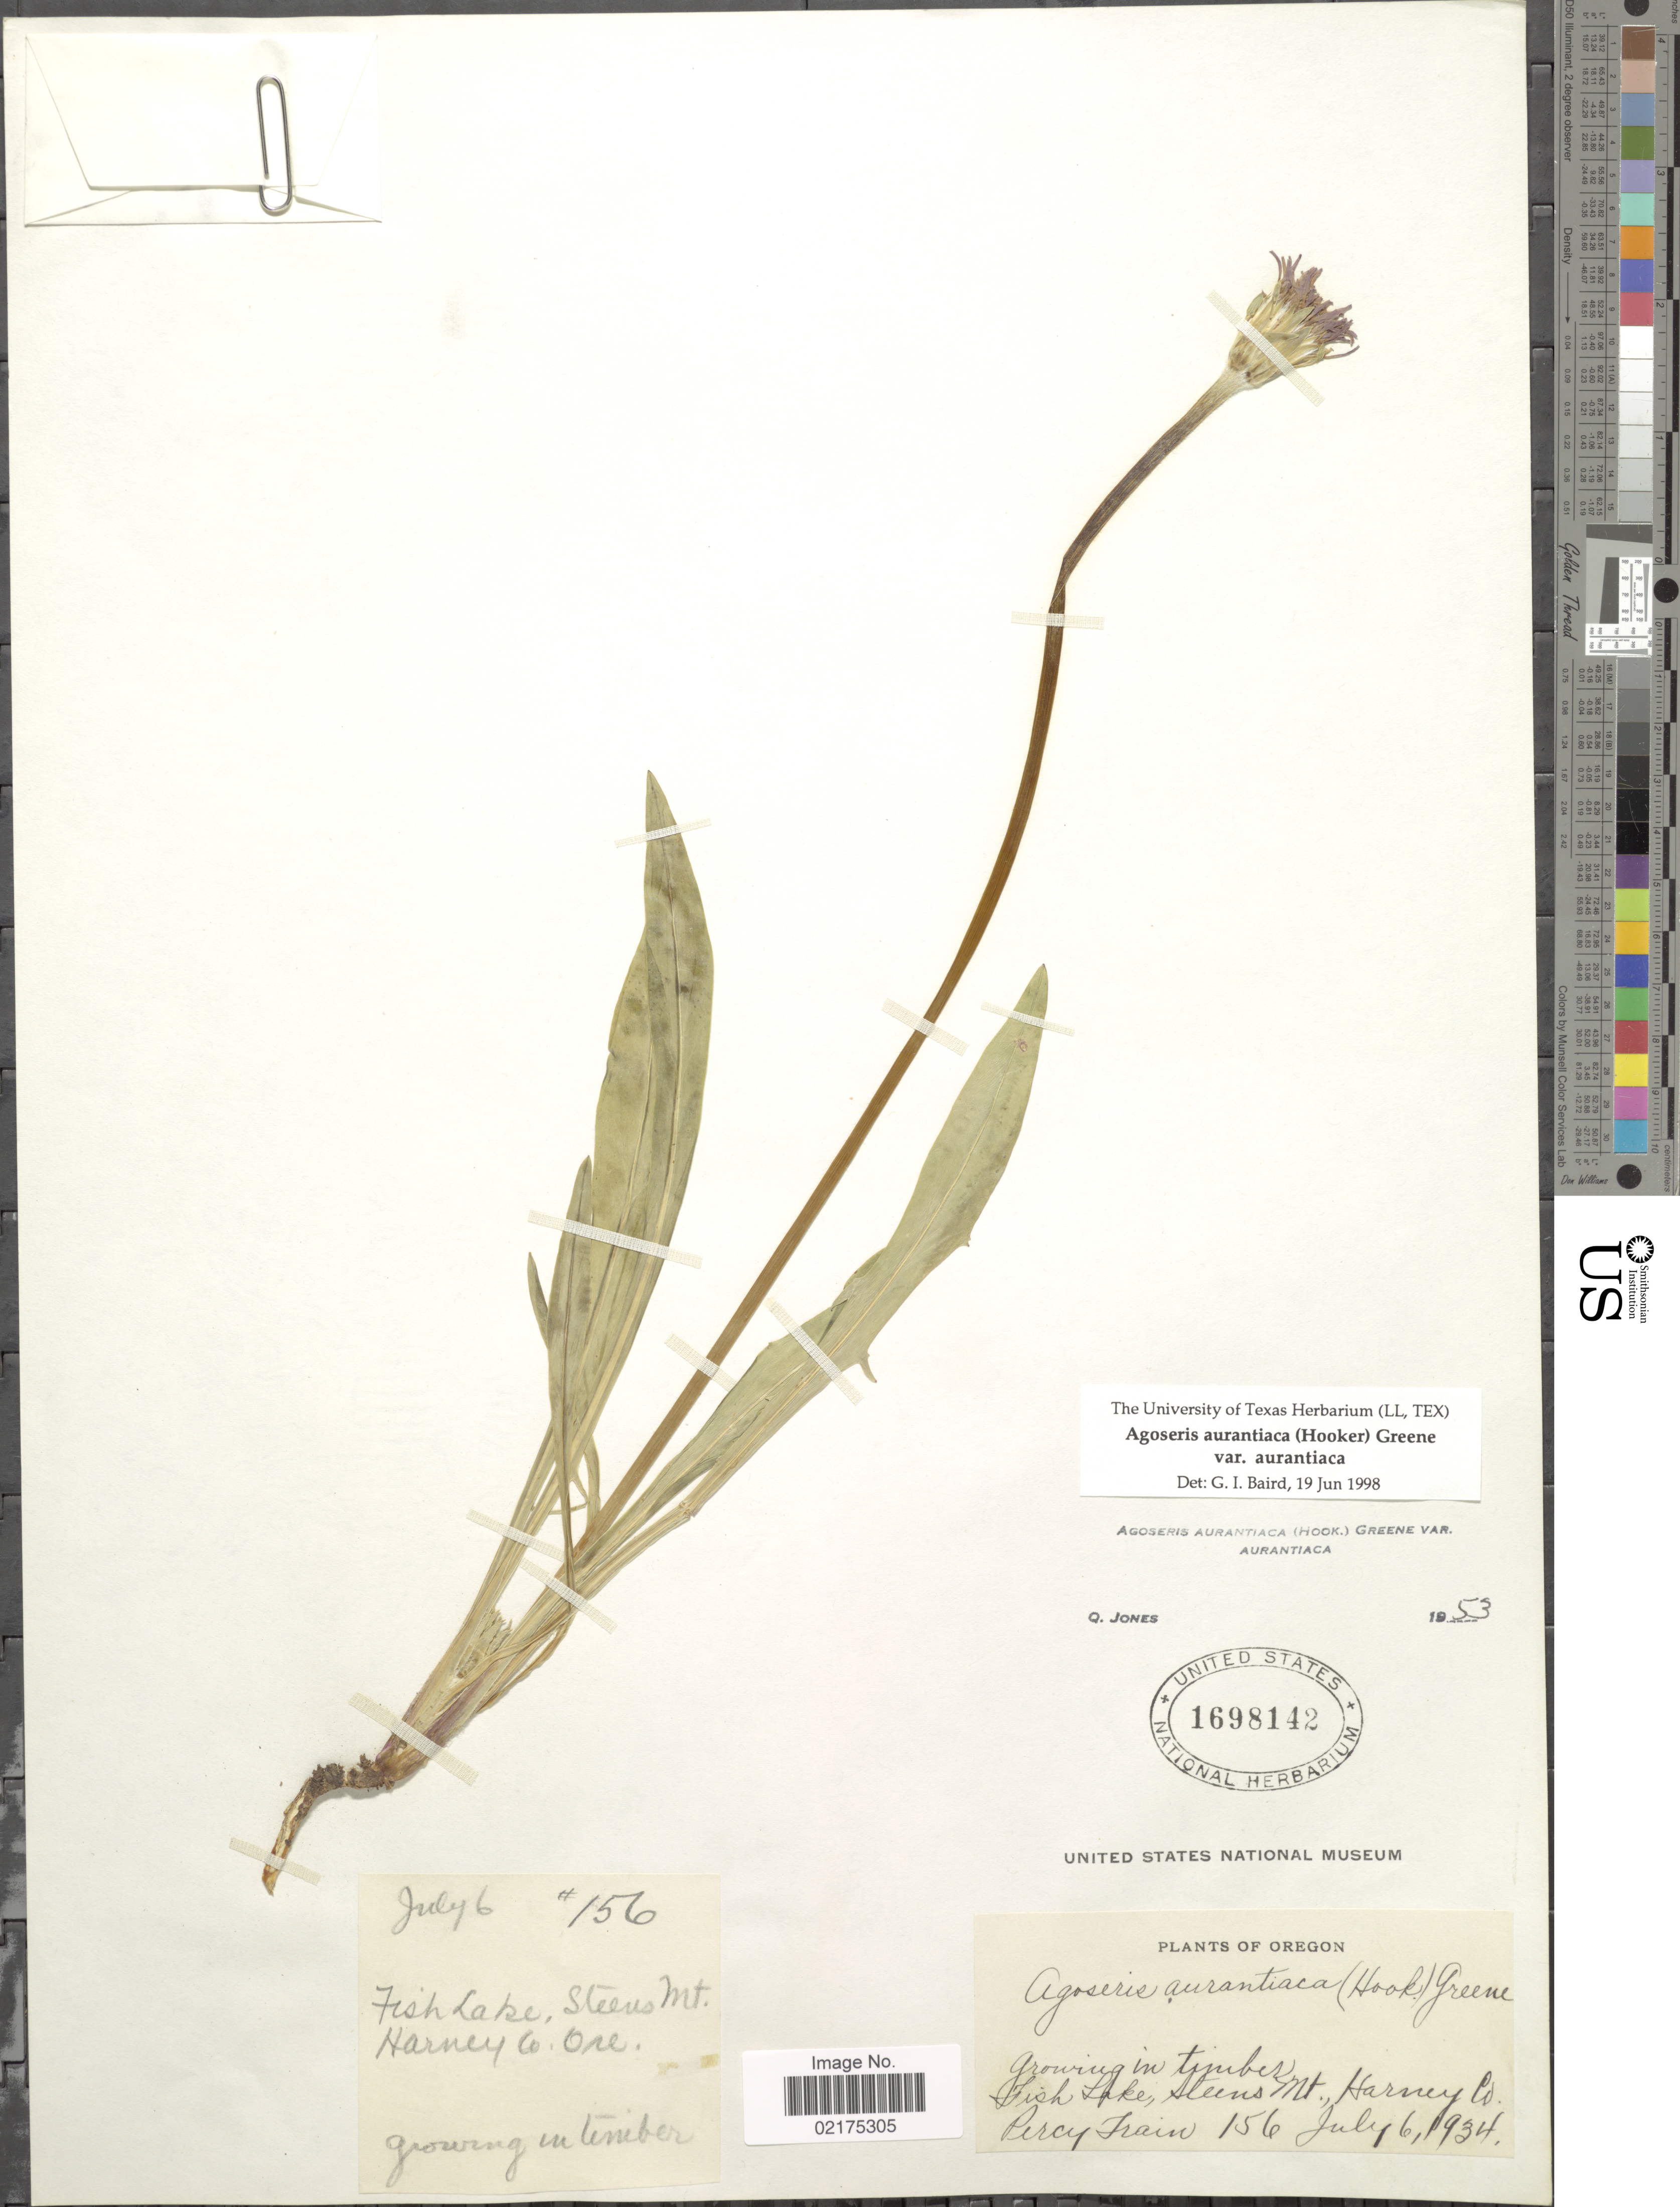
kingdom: Plantae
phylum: Tracheophyta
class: Magnoliopsida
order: Asterales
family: Asteraceae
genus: Agoseris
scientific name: Agoseris aurantiaca var. aurantiaca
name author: (Hook.) Greene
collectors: P. Train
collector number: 156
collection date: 1934-07-06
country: United States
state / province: Oregon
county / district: Harney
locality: Fish Lake, Steens Mt., Harney Co.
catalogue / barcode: US 1698142